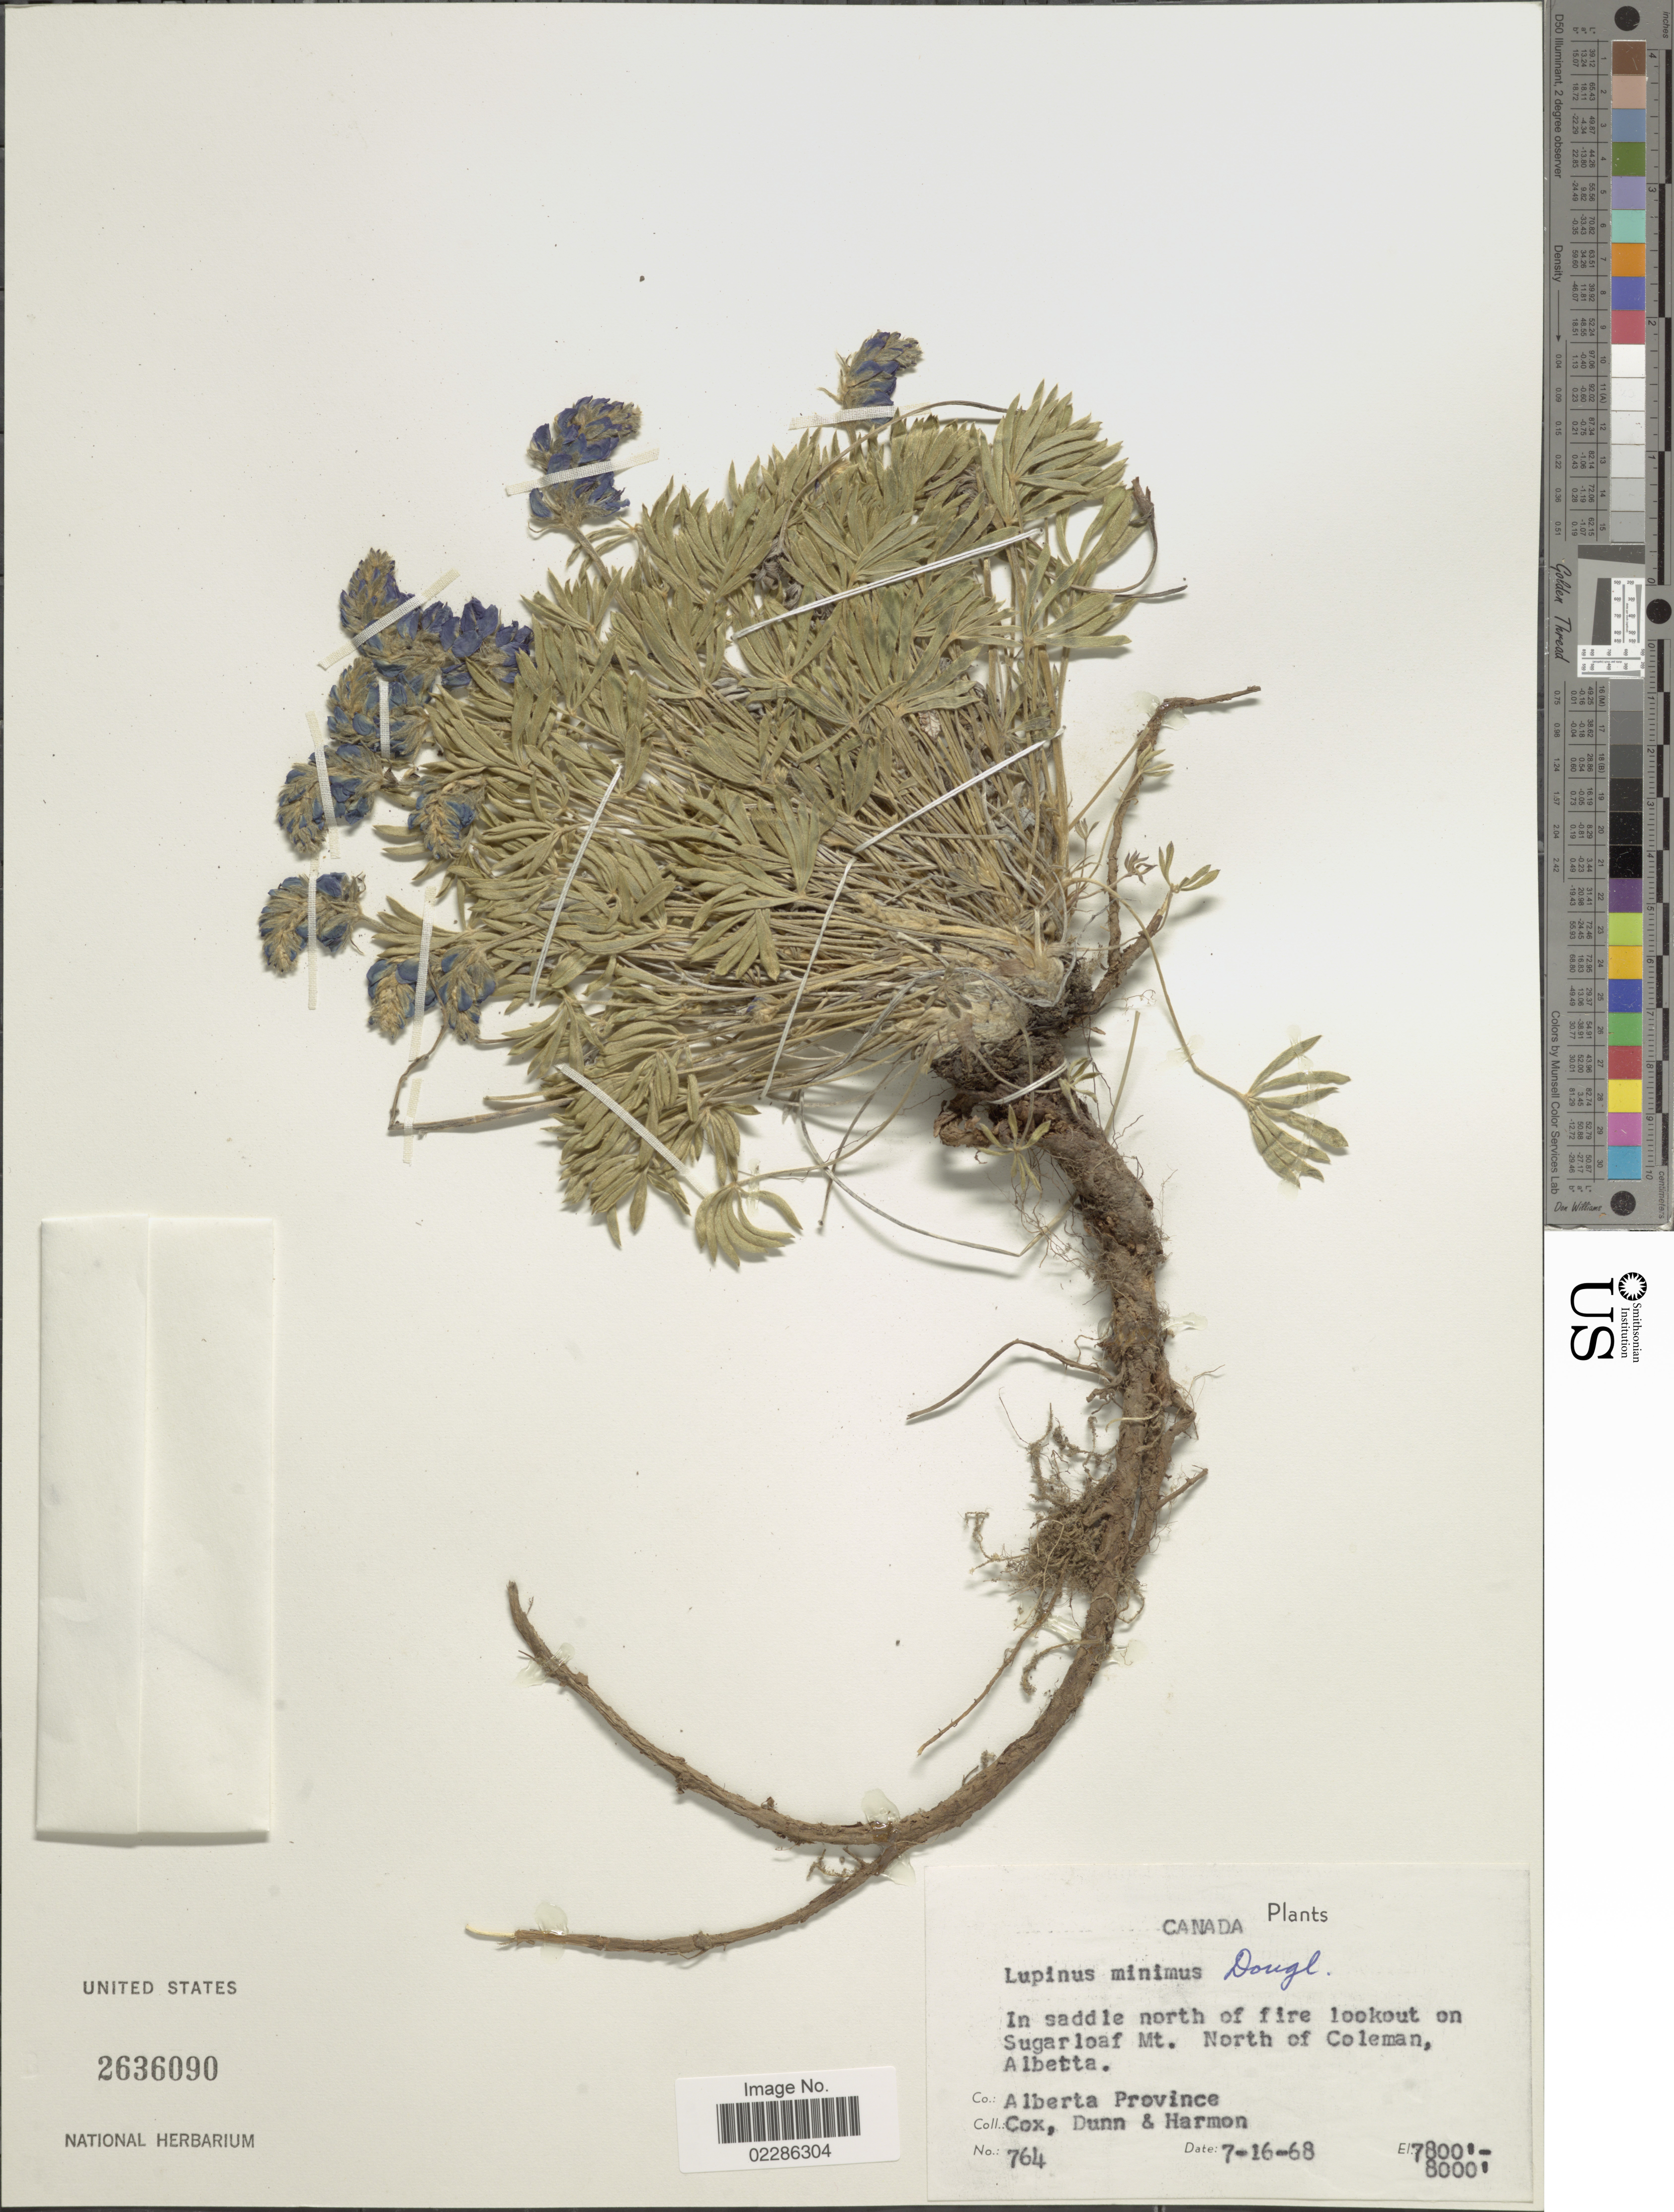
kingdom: Plantae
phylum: Tracheophyta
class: Magnoliopsida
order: Fabales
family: Fabaceae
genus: Lupinus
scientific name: Lupinus minimus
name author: Douglas ex G. Don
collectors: -. Cox, -- Dunn & -. Harmon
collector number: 764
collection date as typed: Transcribed d/m/y: 16/7/68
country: Canada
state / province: Alberta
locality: Innsaddle north of fire lookout on Sugarloaf Mt. North of Coleman, Co Alberta Province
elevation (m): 2377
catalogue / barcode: US 2636090